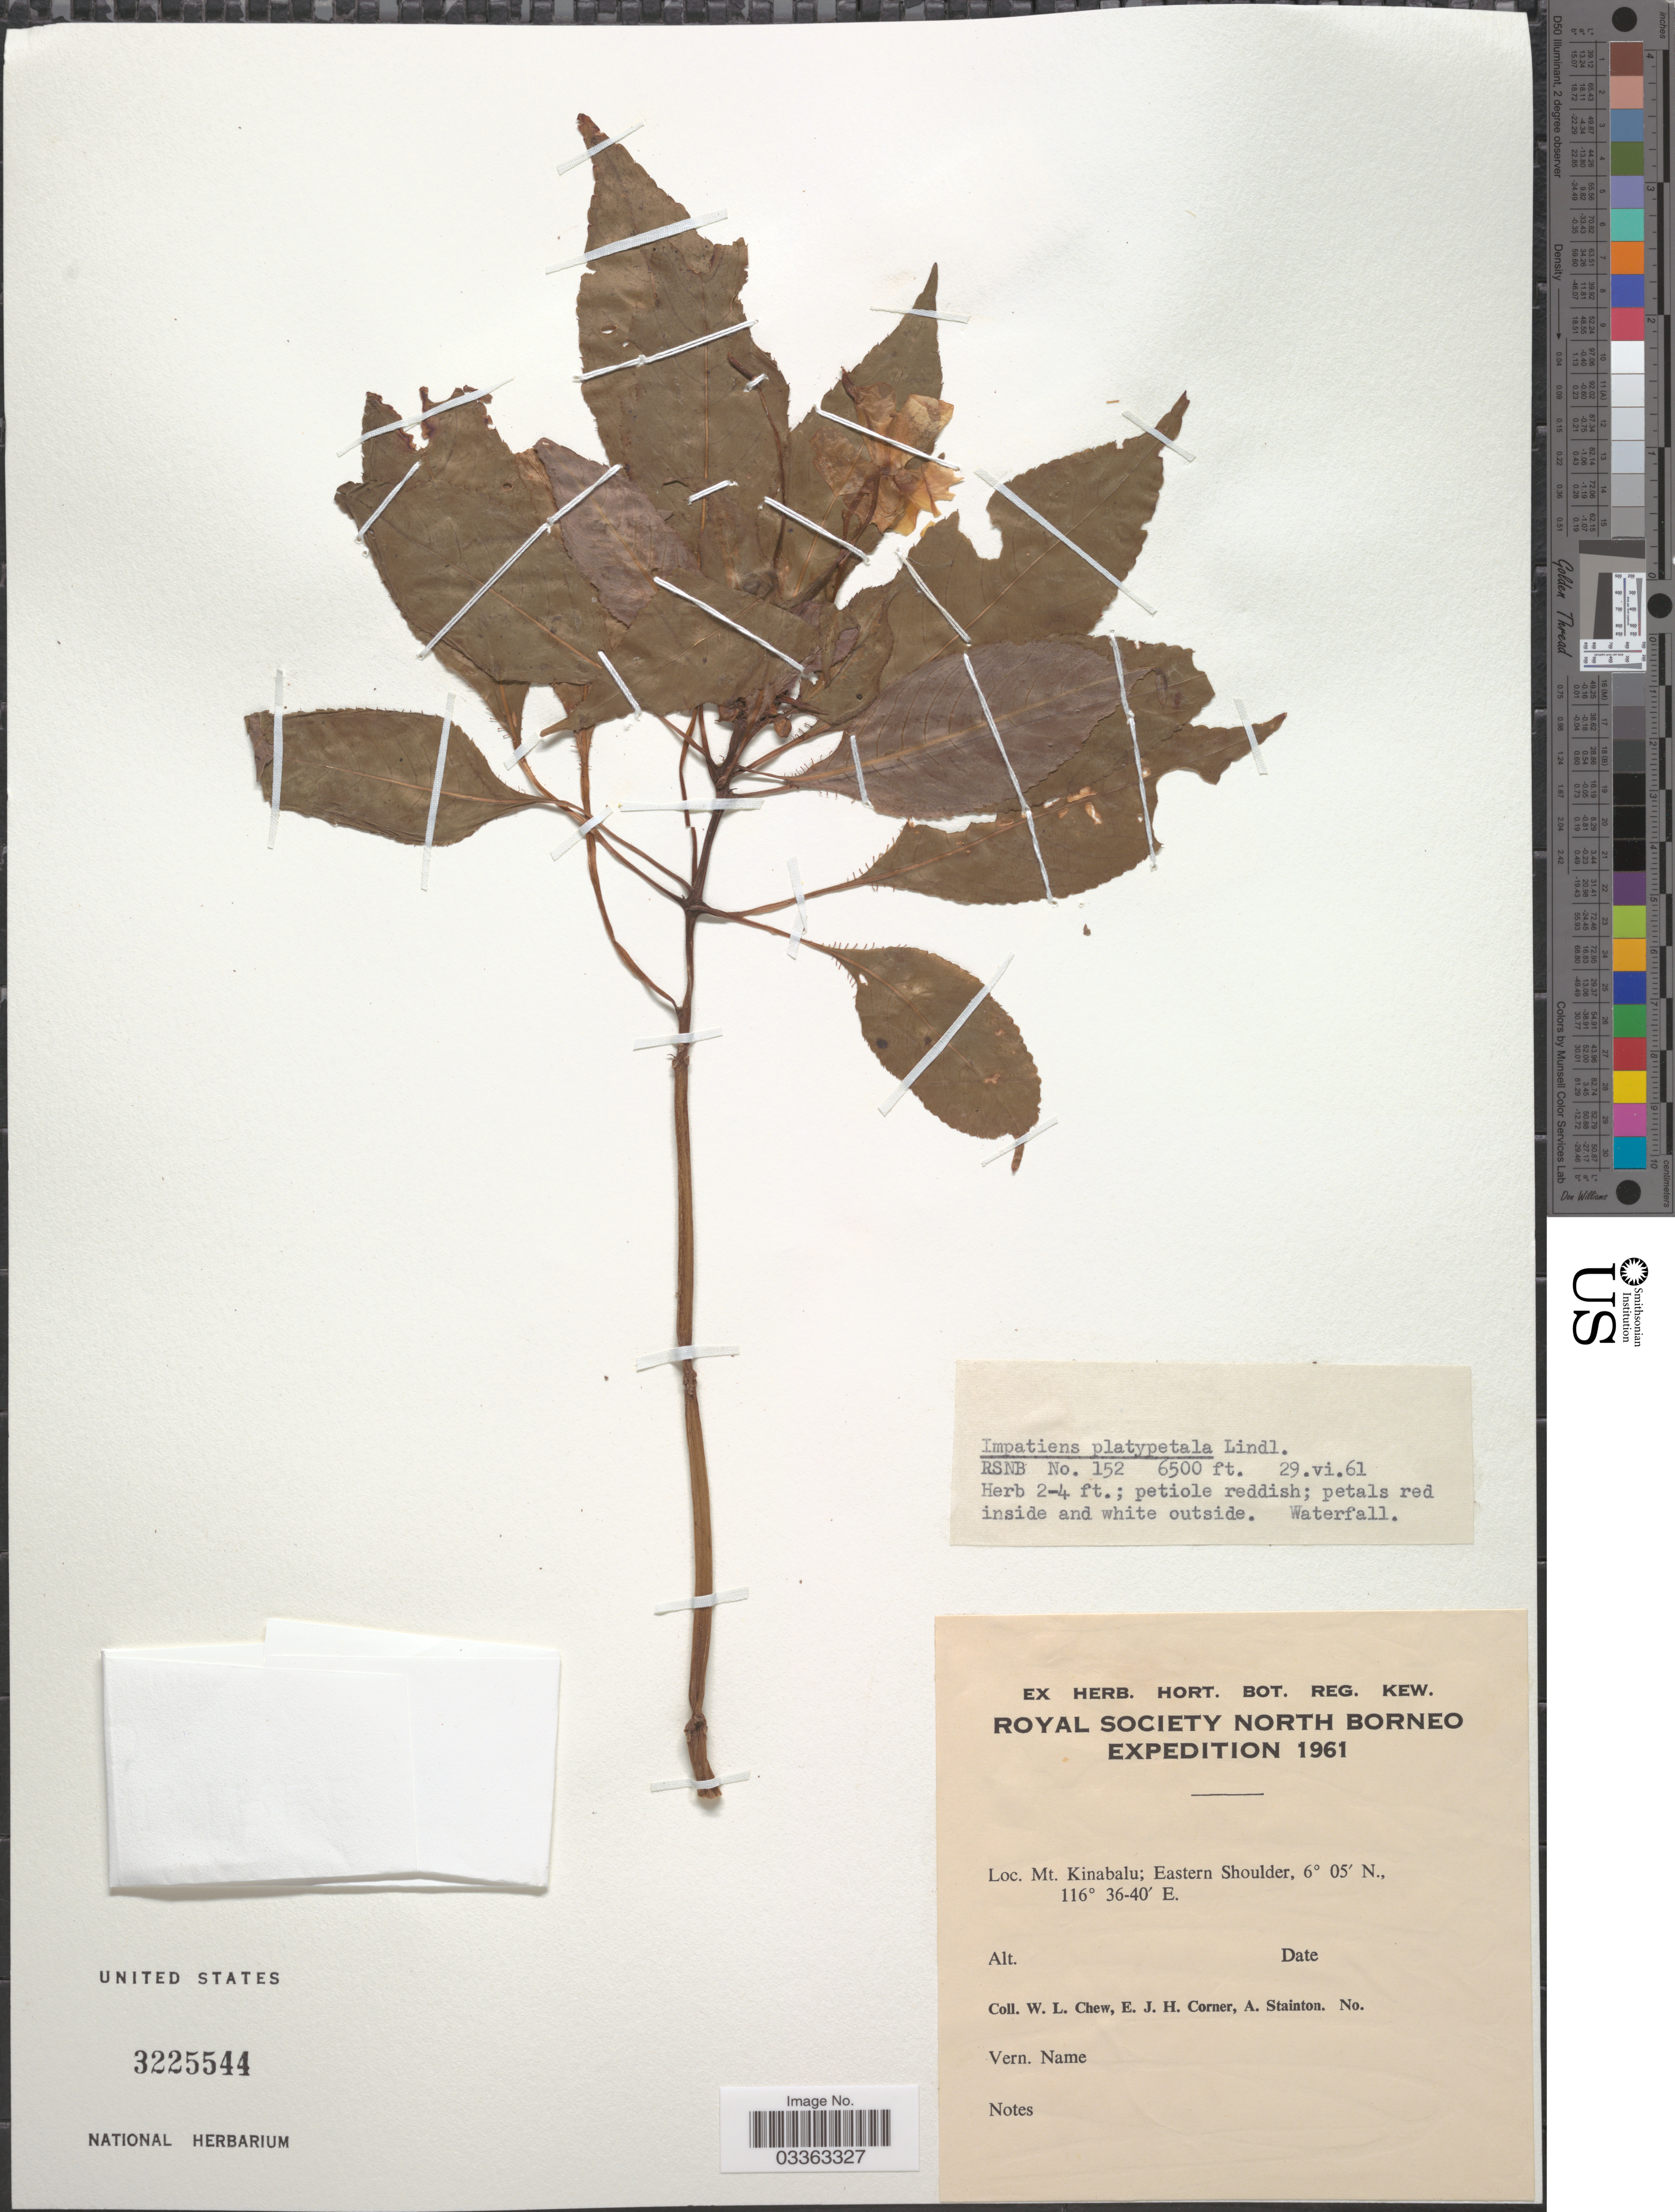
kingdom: Plantae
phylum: Tracheophyta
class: Magnoliopsida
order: Ericales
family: Balsaminaceae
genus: Impatiens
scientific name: Impatiens platypetala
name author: Lindl.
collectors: W. Chew, E. Corner & A. Stainton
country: Malaysia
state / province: Sabah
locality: Mt. Kinabalu; Eastern Shoulder.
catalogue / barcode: US 3225544